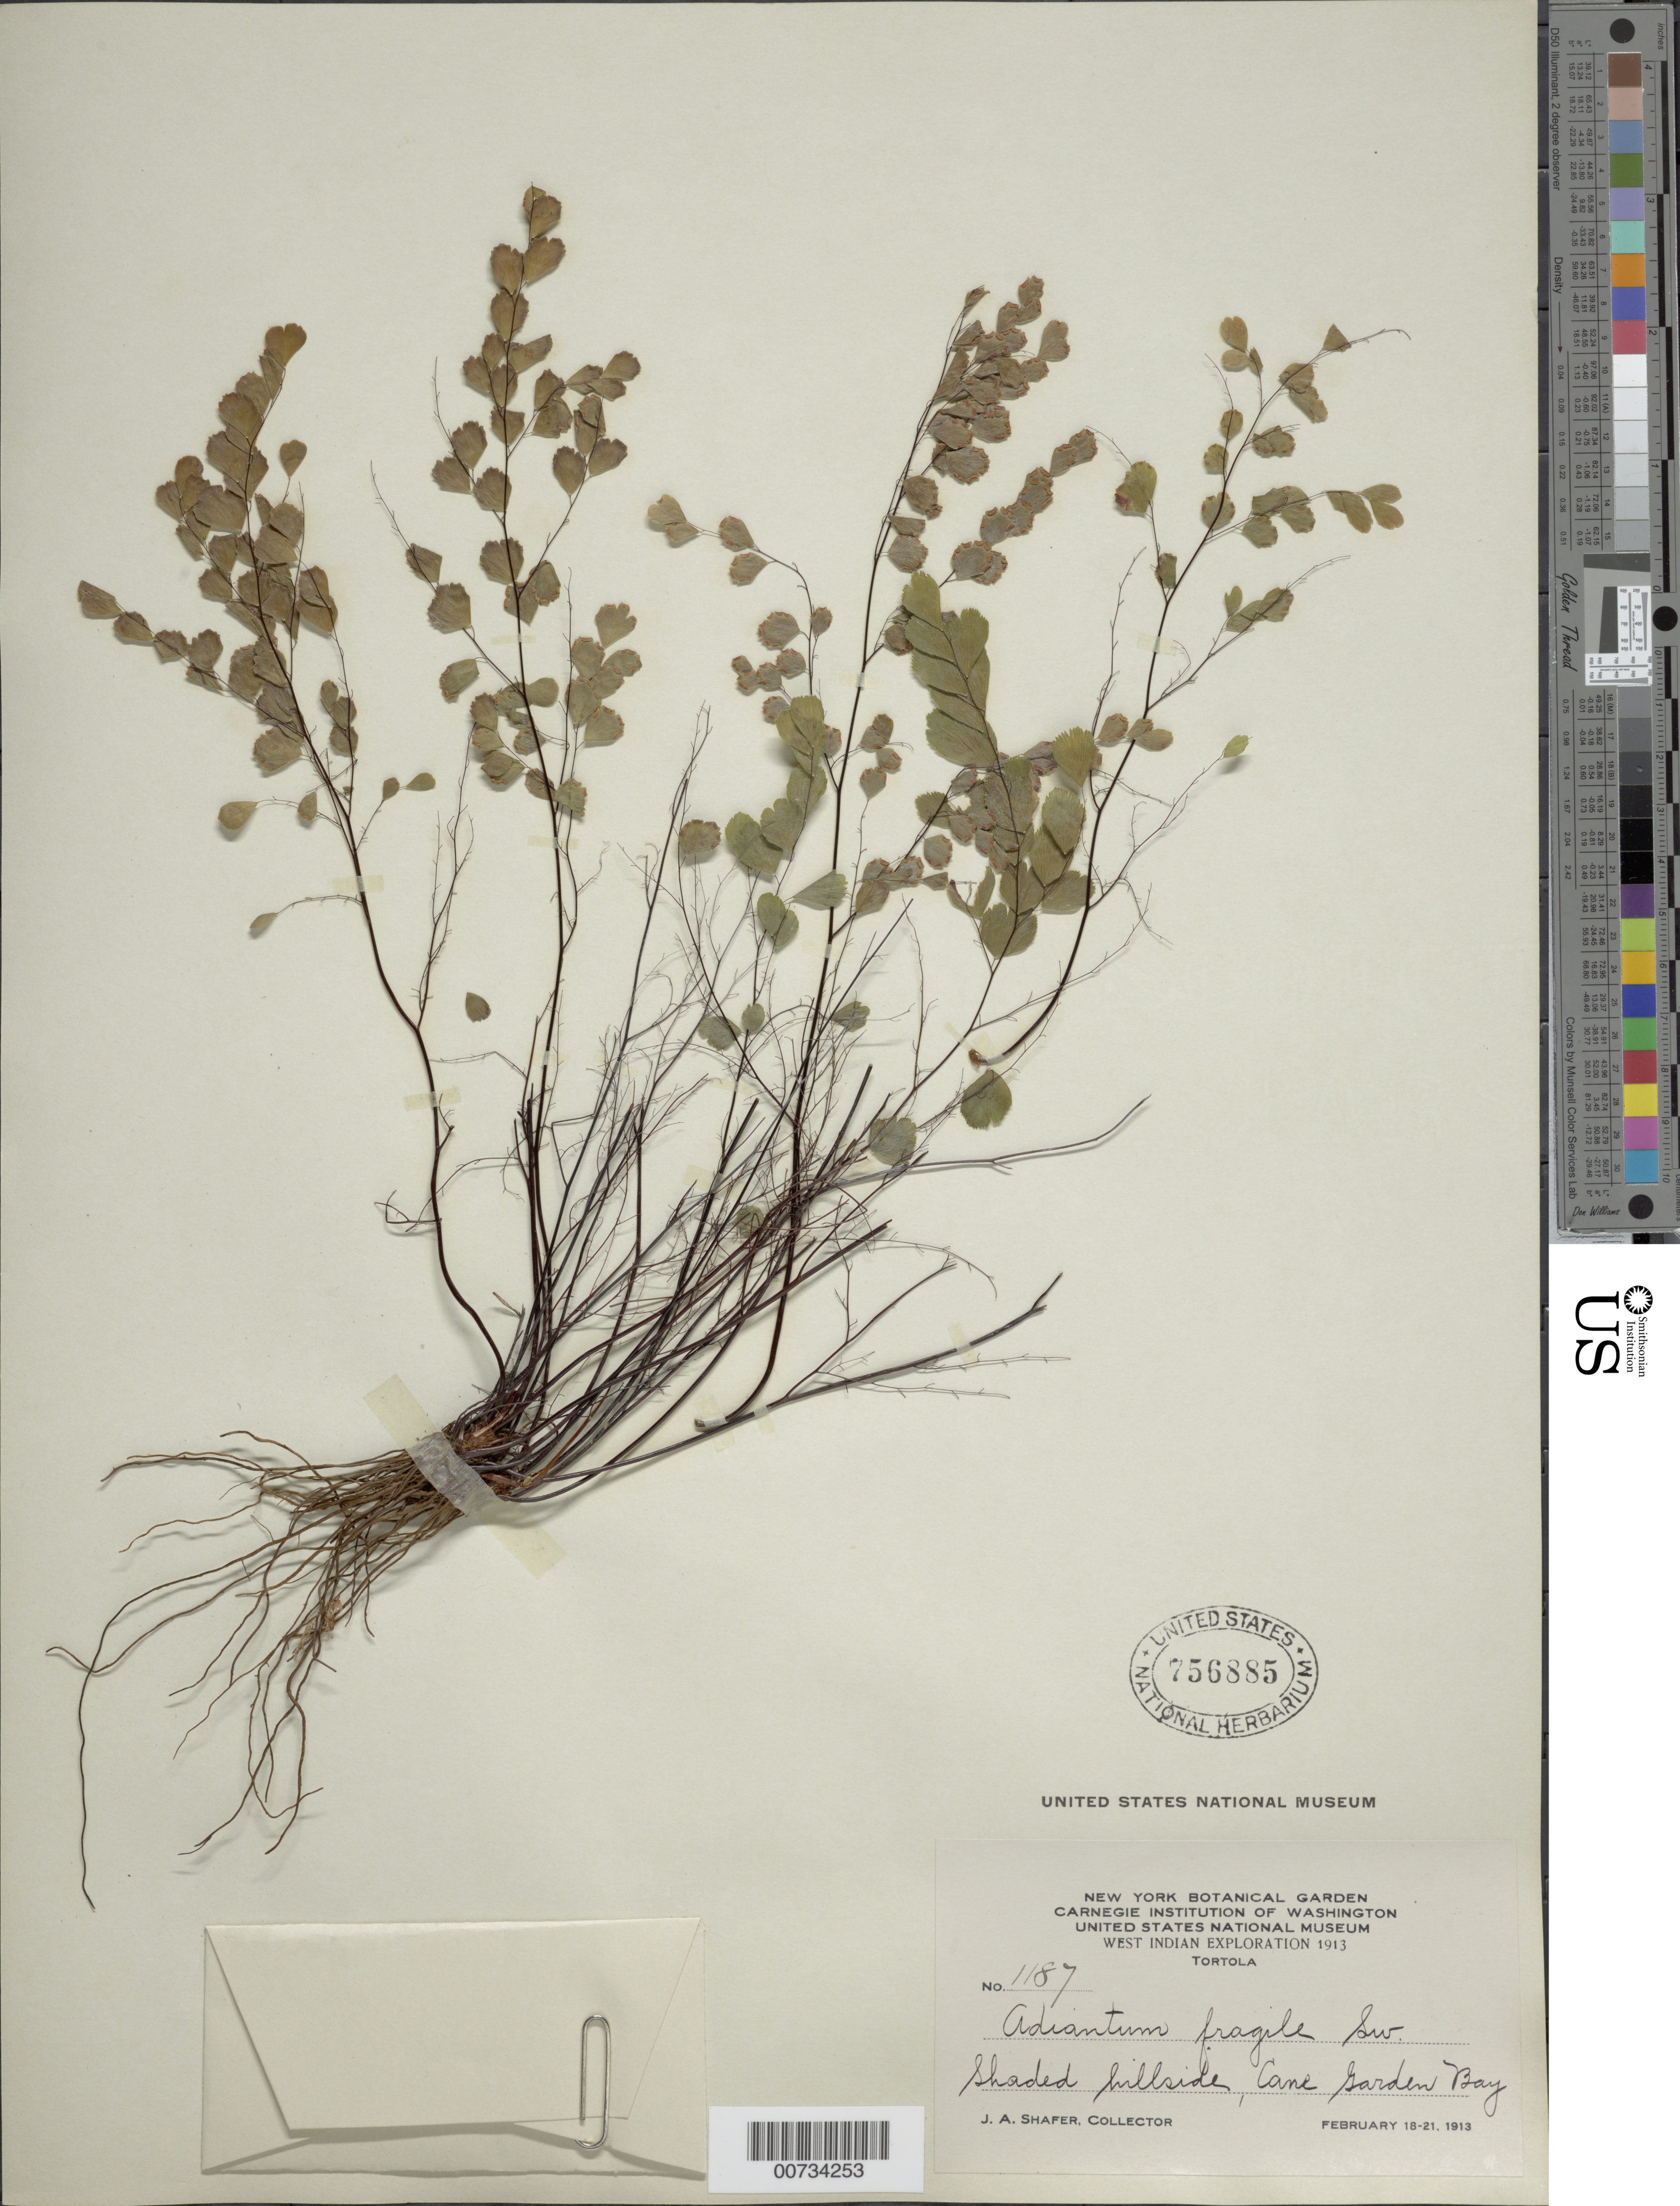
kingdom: Plantae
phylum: Tracheophyta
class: Polypodiopsida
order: Polypodiales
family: Pteridaceae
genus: Adiantum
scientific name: Adiantum fragile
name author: Sw.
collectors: J. A. Shafer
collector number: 1187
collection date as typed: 18 Feb 1913 to 21 Feb 1913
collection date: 1913-02-18/1913-02-21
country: British Virgin Islands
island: Tortola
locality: Tortola, Cane Garden Bay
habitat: Shaded hillside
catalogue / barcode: US 756885